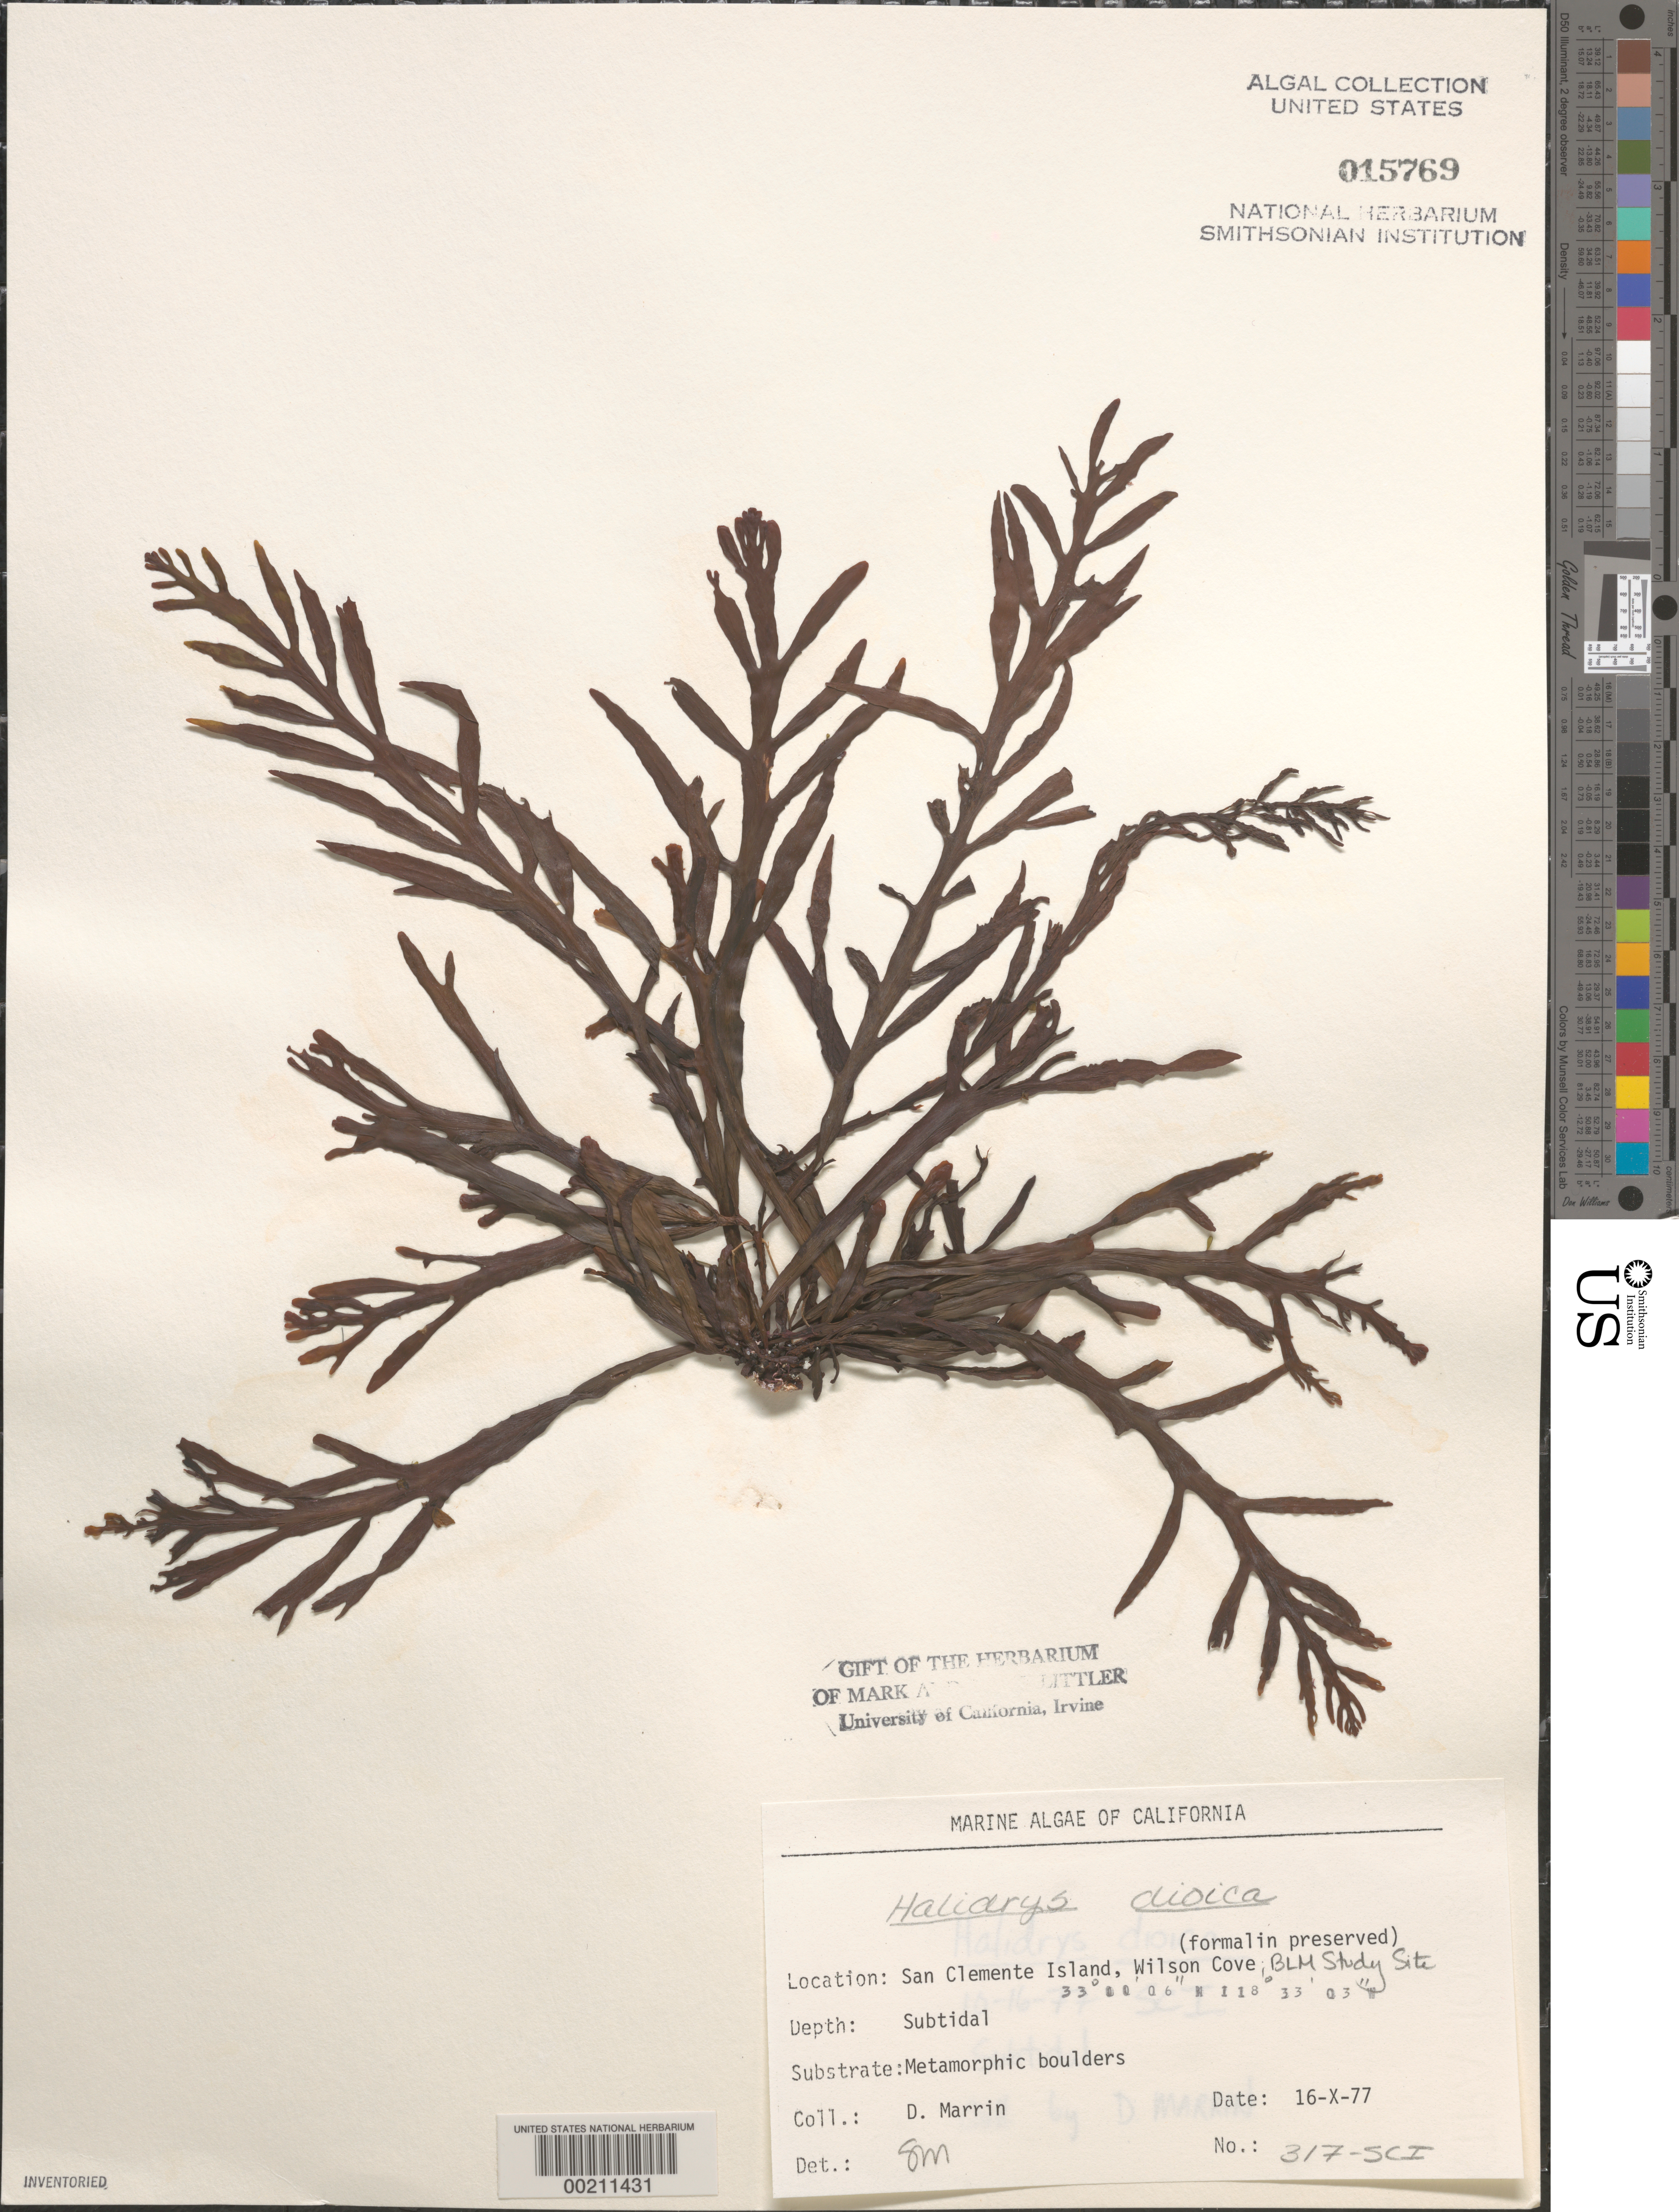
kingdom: Chromista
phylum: Ochrophyta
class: Phaeophyceae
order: Fucales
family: Sargassaceae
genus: Halidrys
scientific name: Halidrys dioica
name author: N.L. Gardner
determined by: Murray, S. N.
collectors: D. Marrin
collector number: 317-sci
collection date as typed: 16 Oct 1977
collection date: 1977-10-16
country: United States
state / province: California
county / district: Los Angeles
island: San Clemente Island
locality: Wilson Cove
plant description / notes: BLM-SOCALBIGHT Rocky Intertidal Survey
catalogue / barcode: US 15769